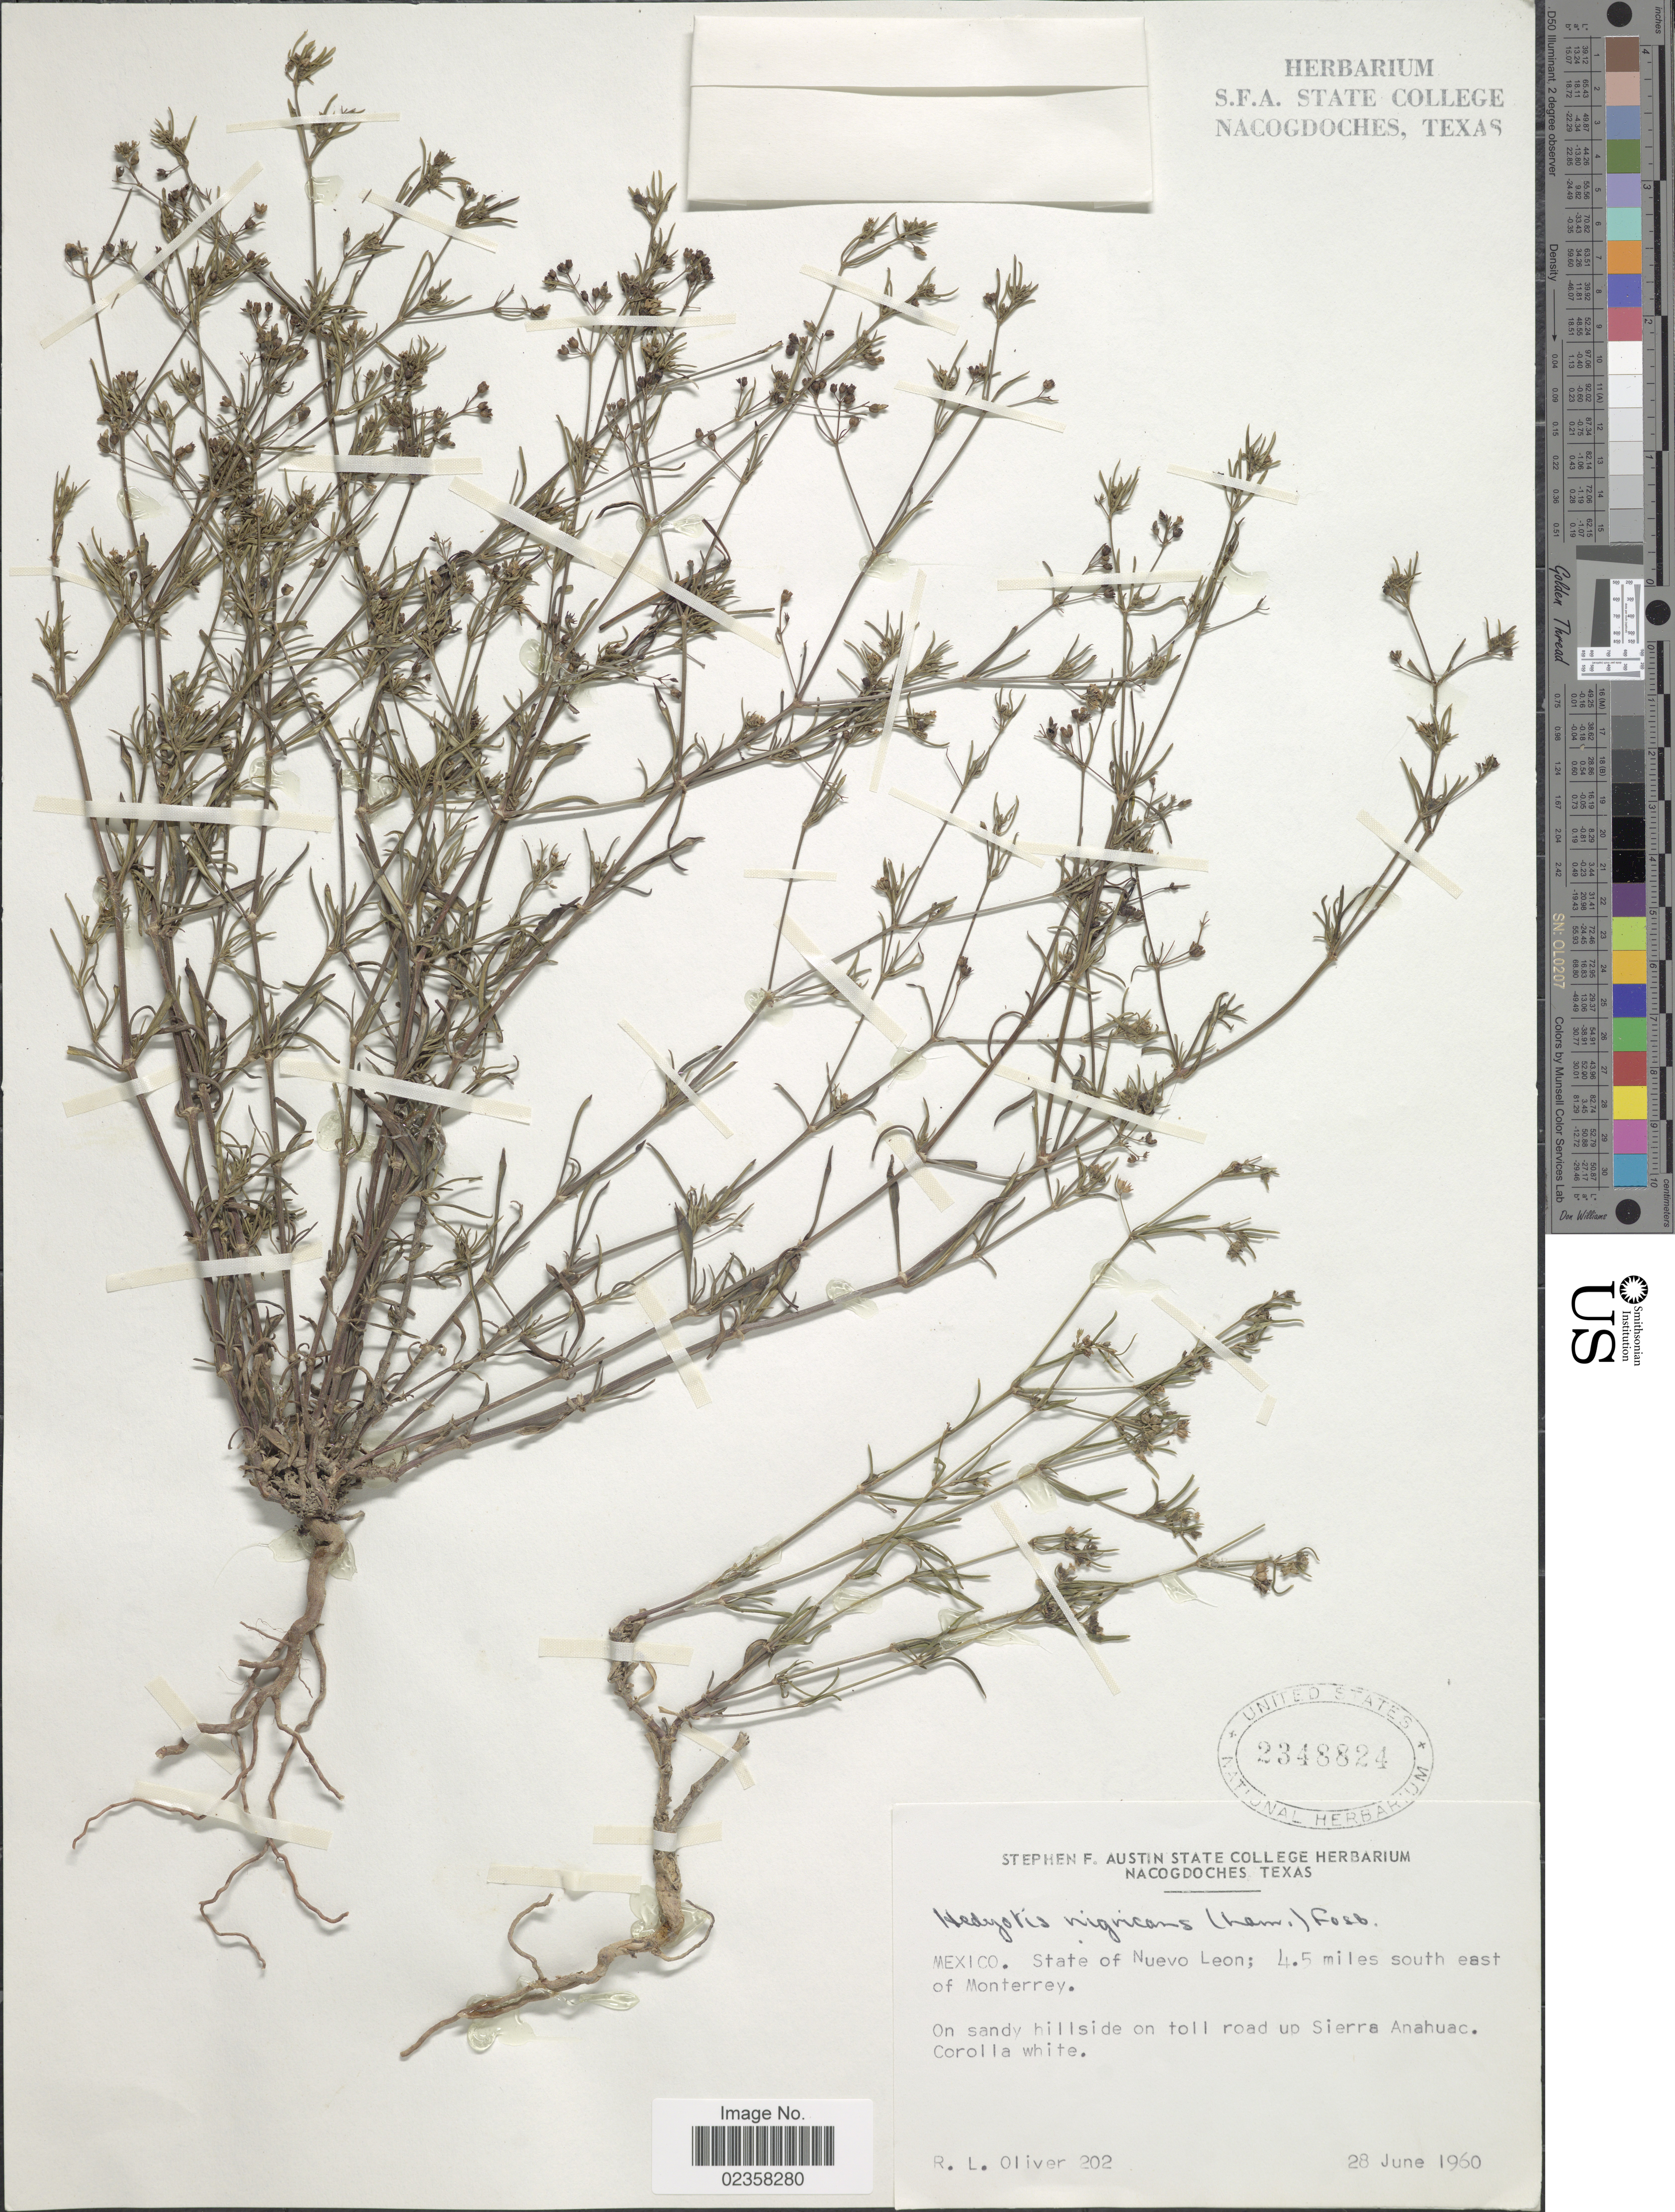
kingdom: Plantae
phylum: Tracheophyta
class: Magnoliopsida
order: Gentianales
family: Rubiaceae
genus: Houstonia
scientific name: Houstonia nigricans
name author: (Lam.) Fernald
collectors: R. Oliver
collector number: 202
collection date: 1960-06-28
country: Mexico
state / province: Nuevo León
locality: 4.5 miles south east of Monterrey, on sandy hillside on toll road up Sierra Anahuac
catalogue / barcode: US 2348824